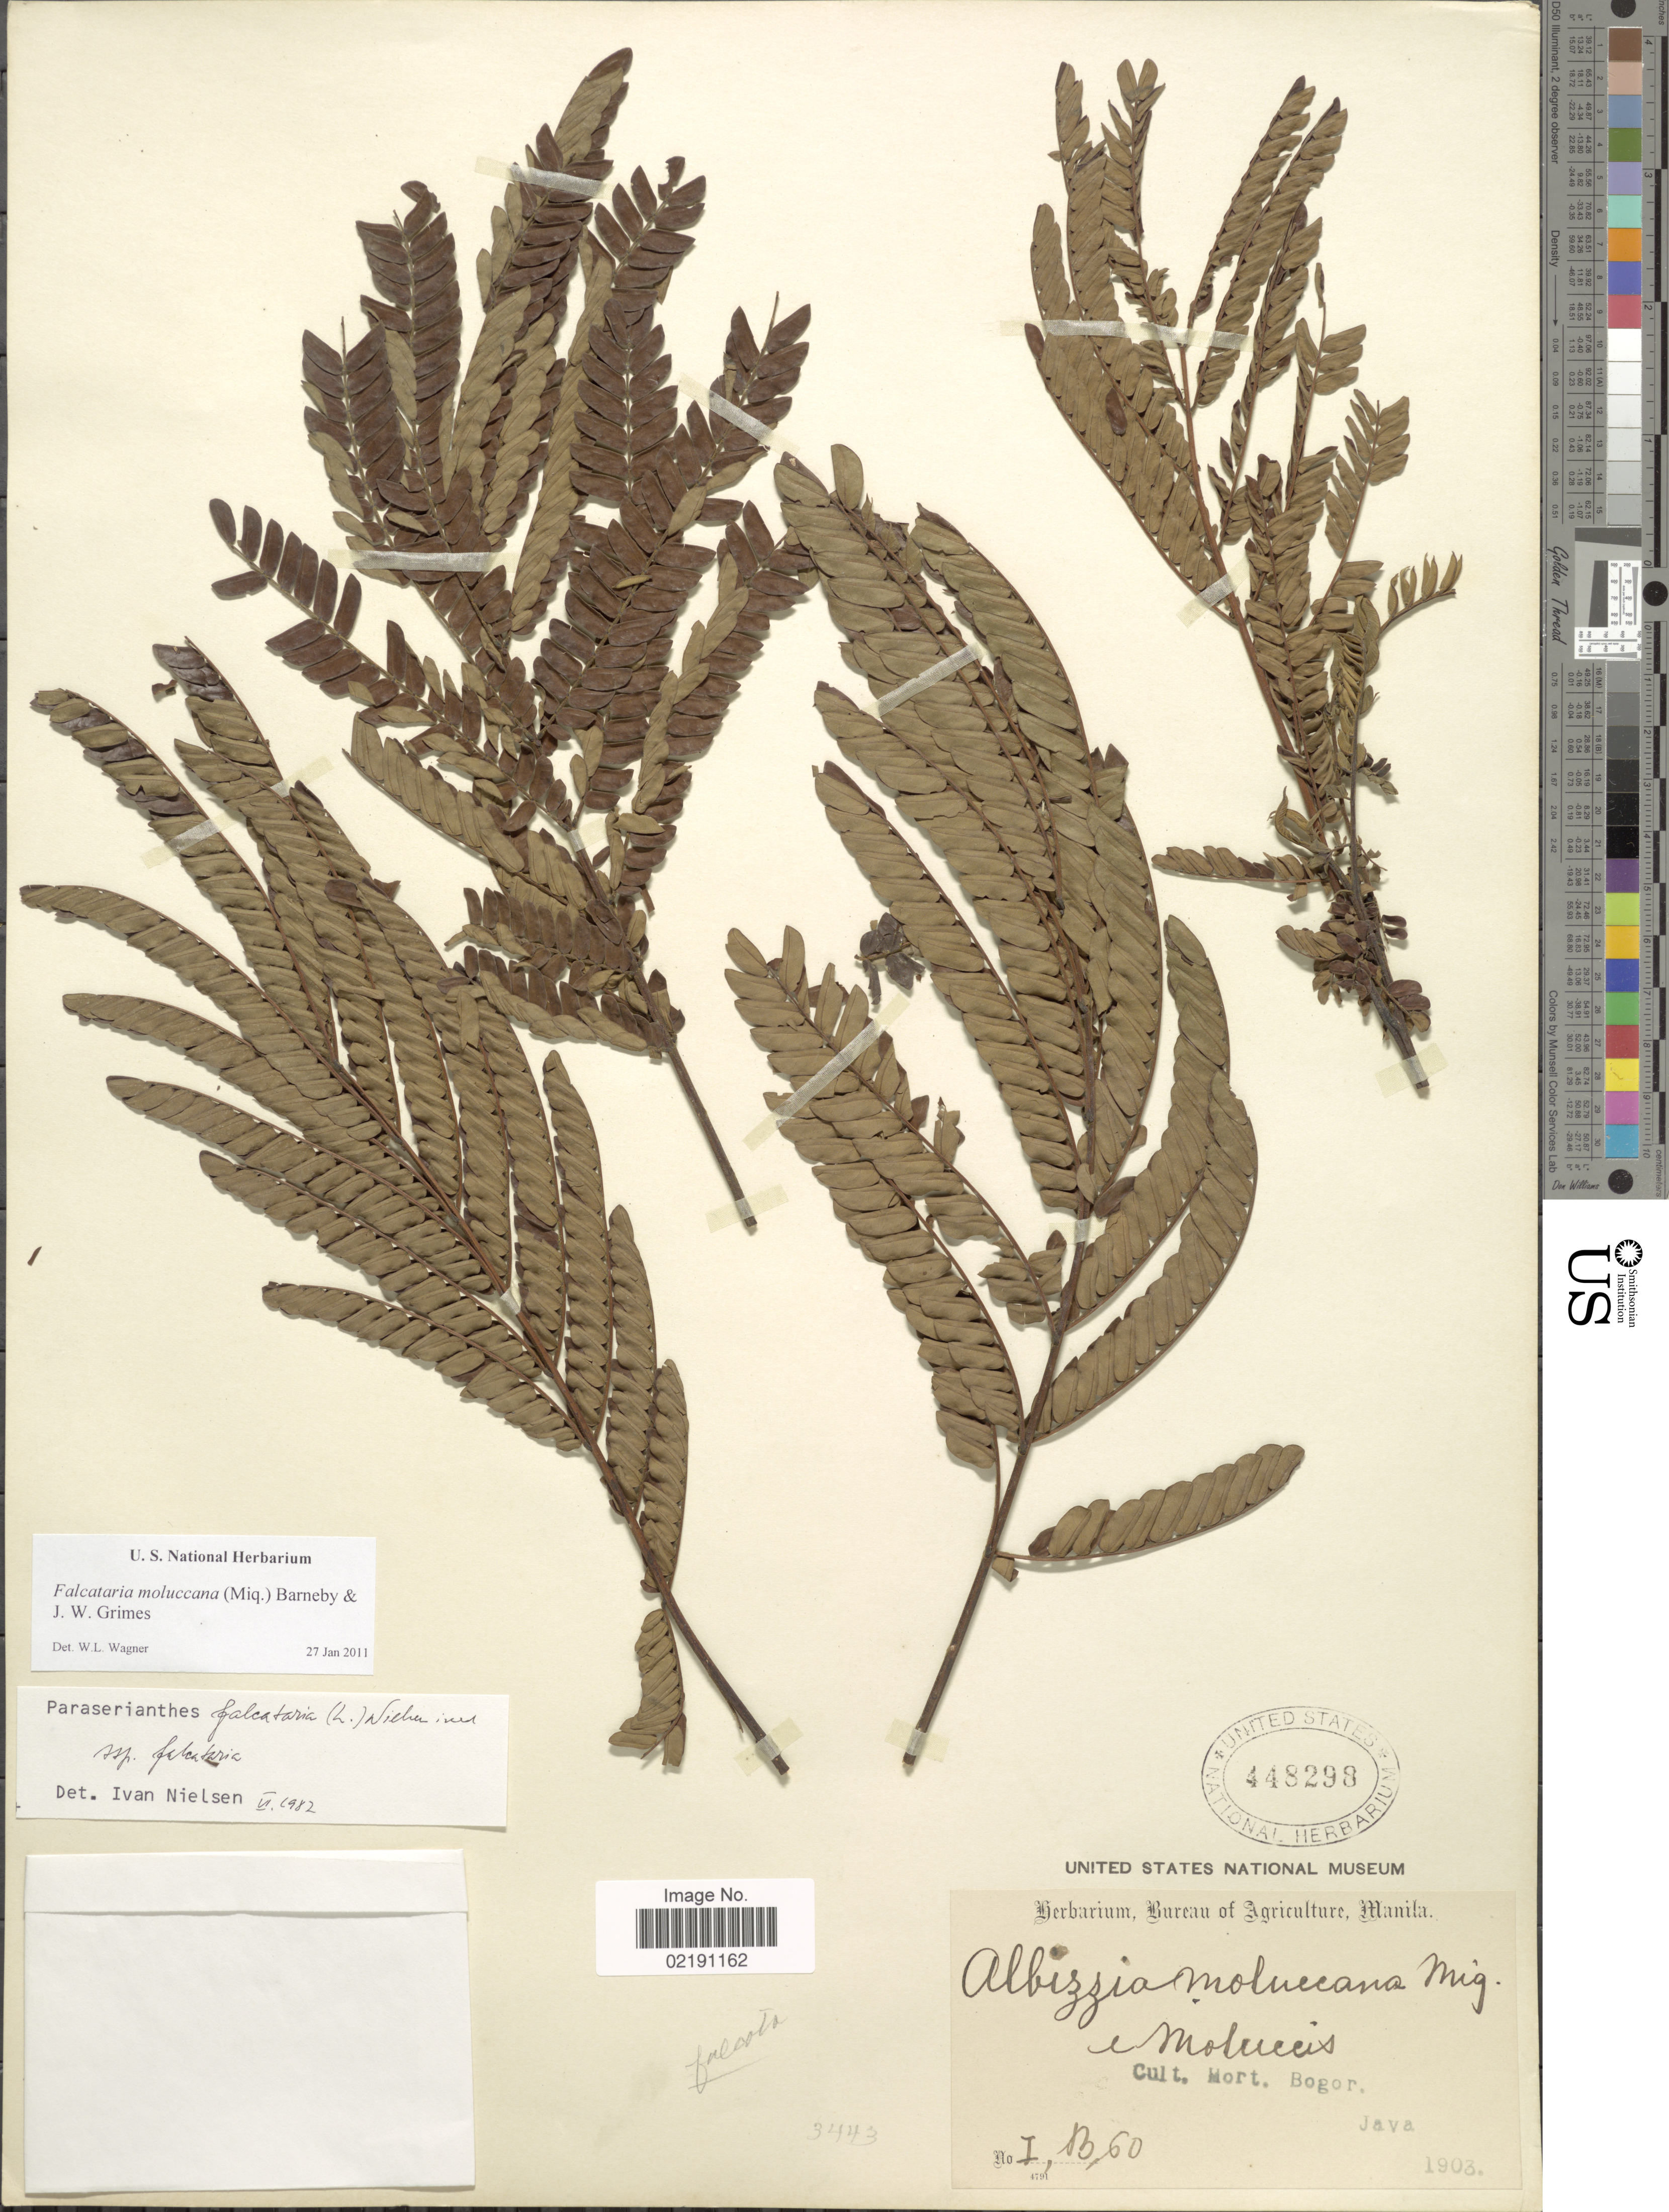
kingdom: Plantae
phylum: Tracheophyta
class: Magnoliopsida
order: Fabales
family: Fabaceae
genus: Falcataria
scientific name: Falcataria moluccana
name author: (Miq.) Barneby & Grimes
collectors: ex Herb. Bur. Agric. Manila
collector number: IB60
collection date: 1903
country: Indonesia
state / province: Java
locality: E Moluccis. Cult. Mort. Bogor. Java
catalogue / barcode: US 448298